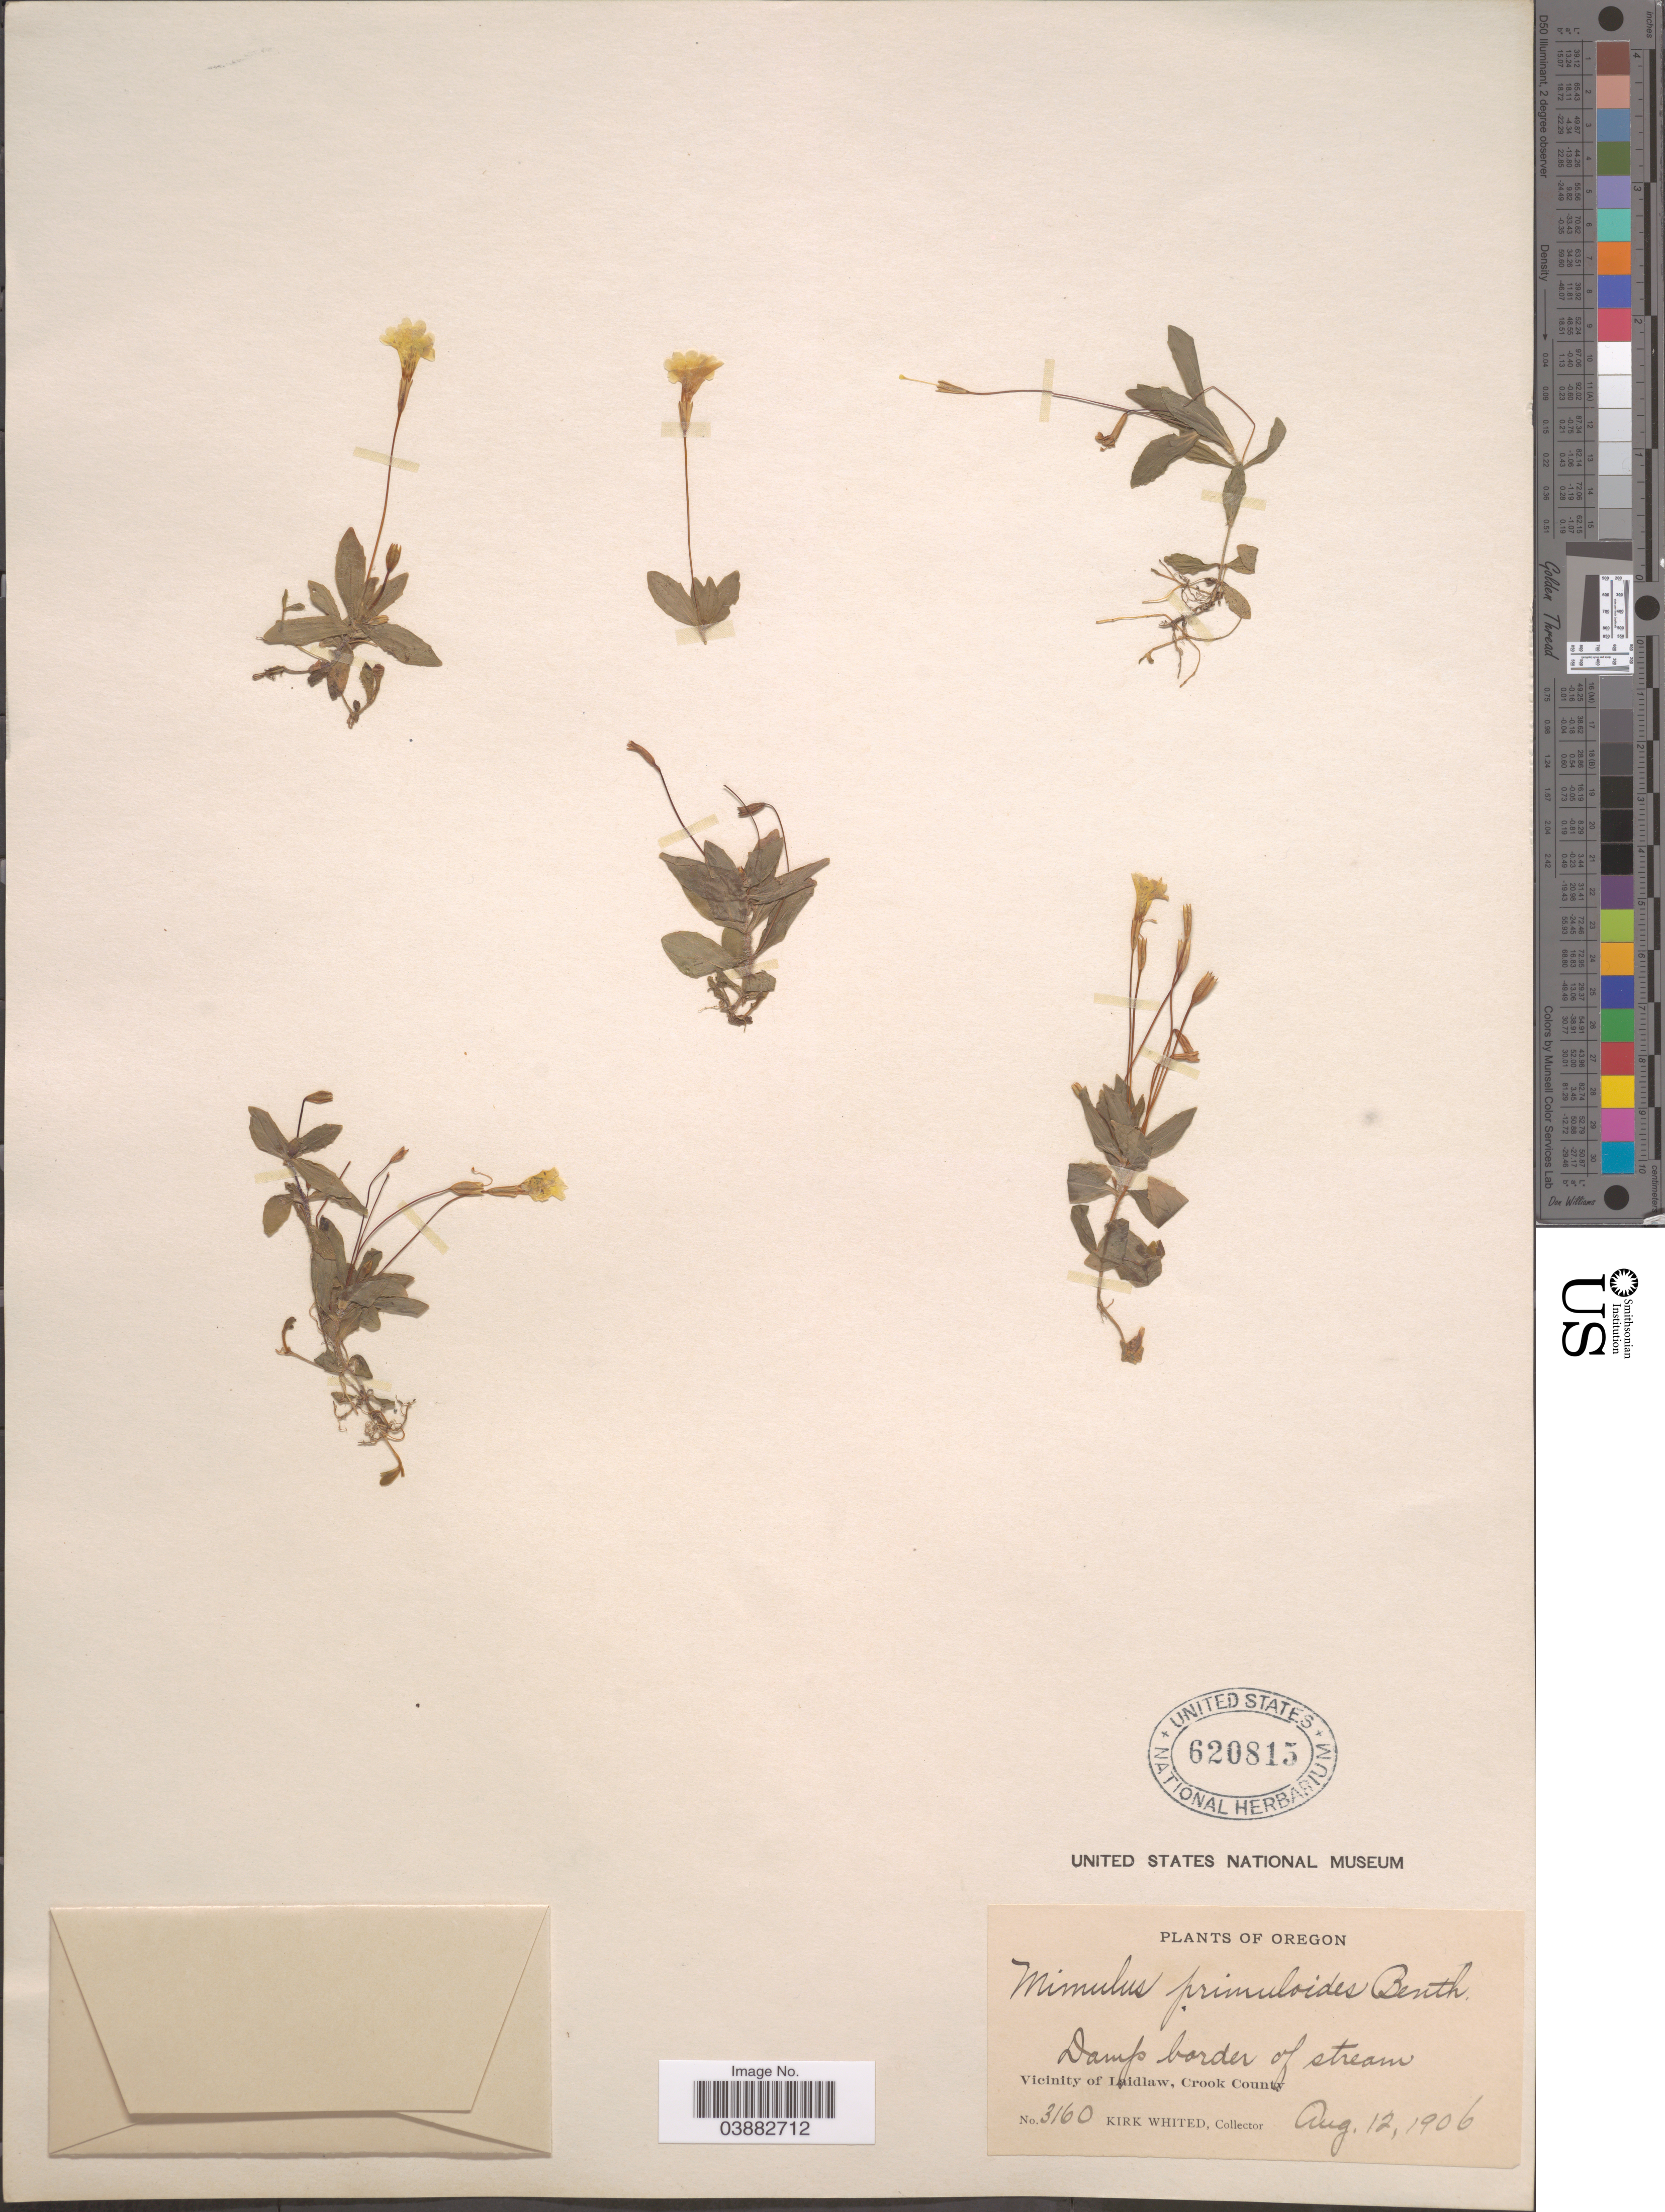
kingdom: Plantae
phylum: Tracheophyta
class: Magnoliopsida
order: Lamiales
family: Phrymaceae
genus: Mimulus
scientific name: Mimulus primuloides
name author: Benth.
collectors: K. Whited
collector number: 3160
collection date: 1906-08-12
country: United States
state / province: Oregon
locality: Damp border of stream. Vicinity of Laidlaw, Crook County.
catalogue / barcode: US 620815